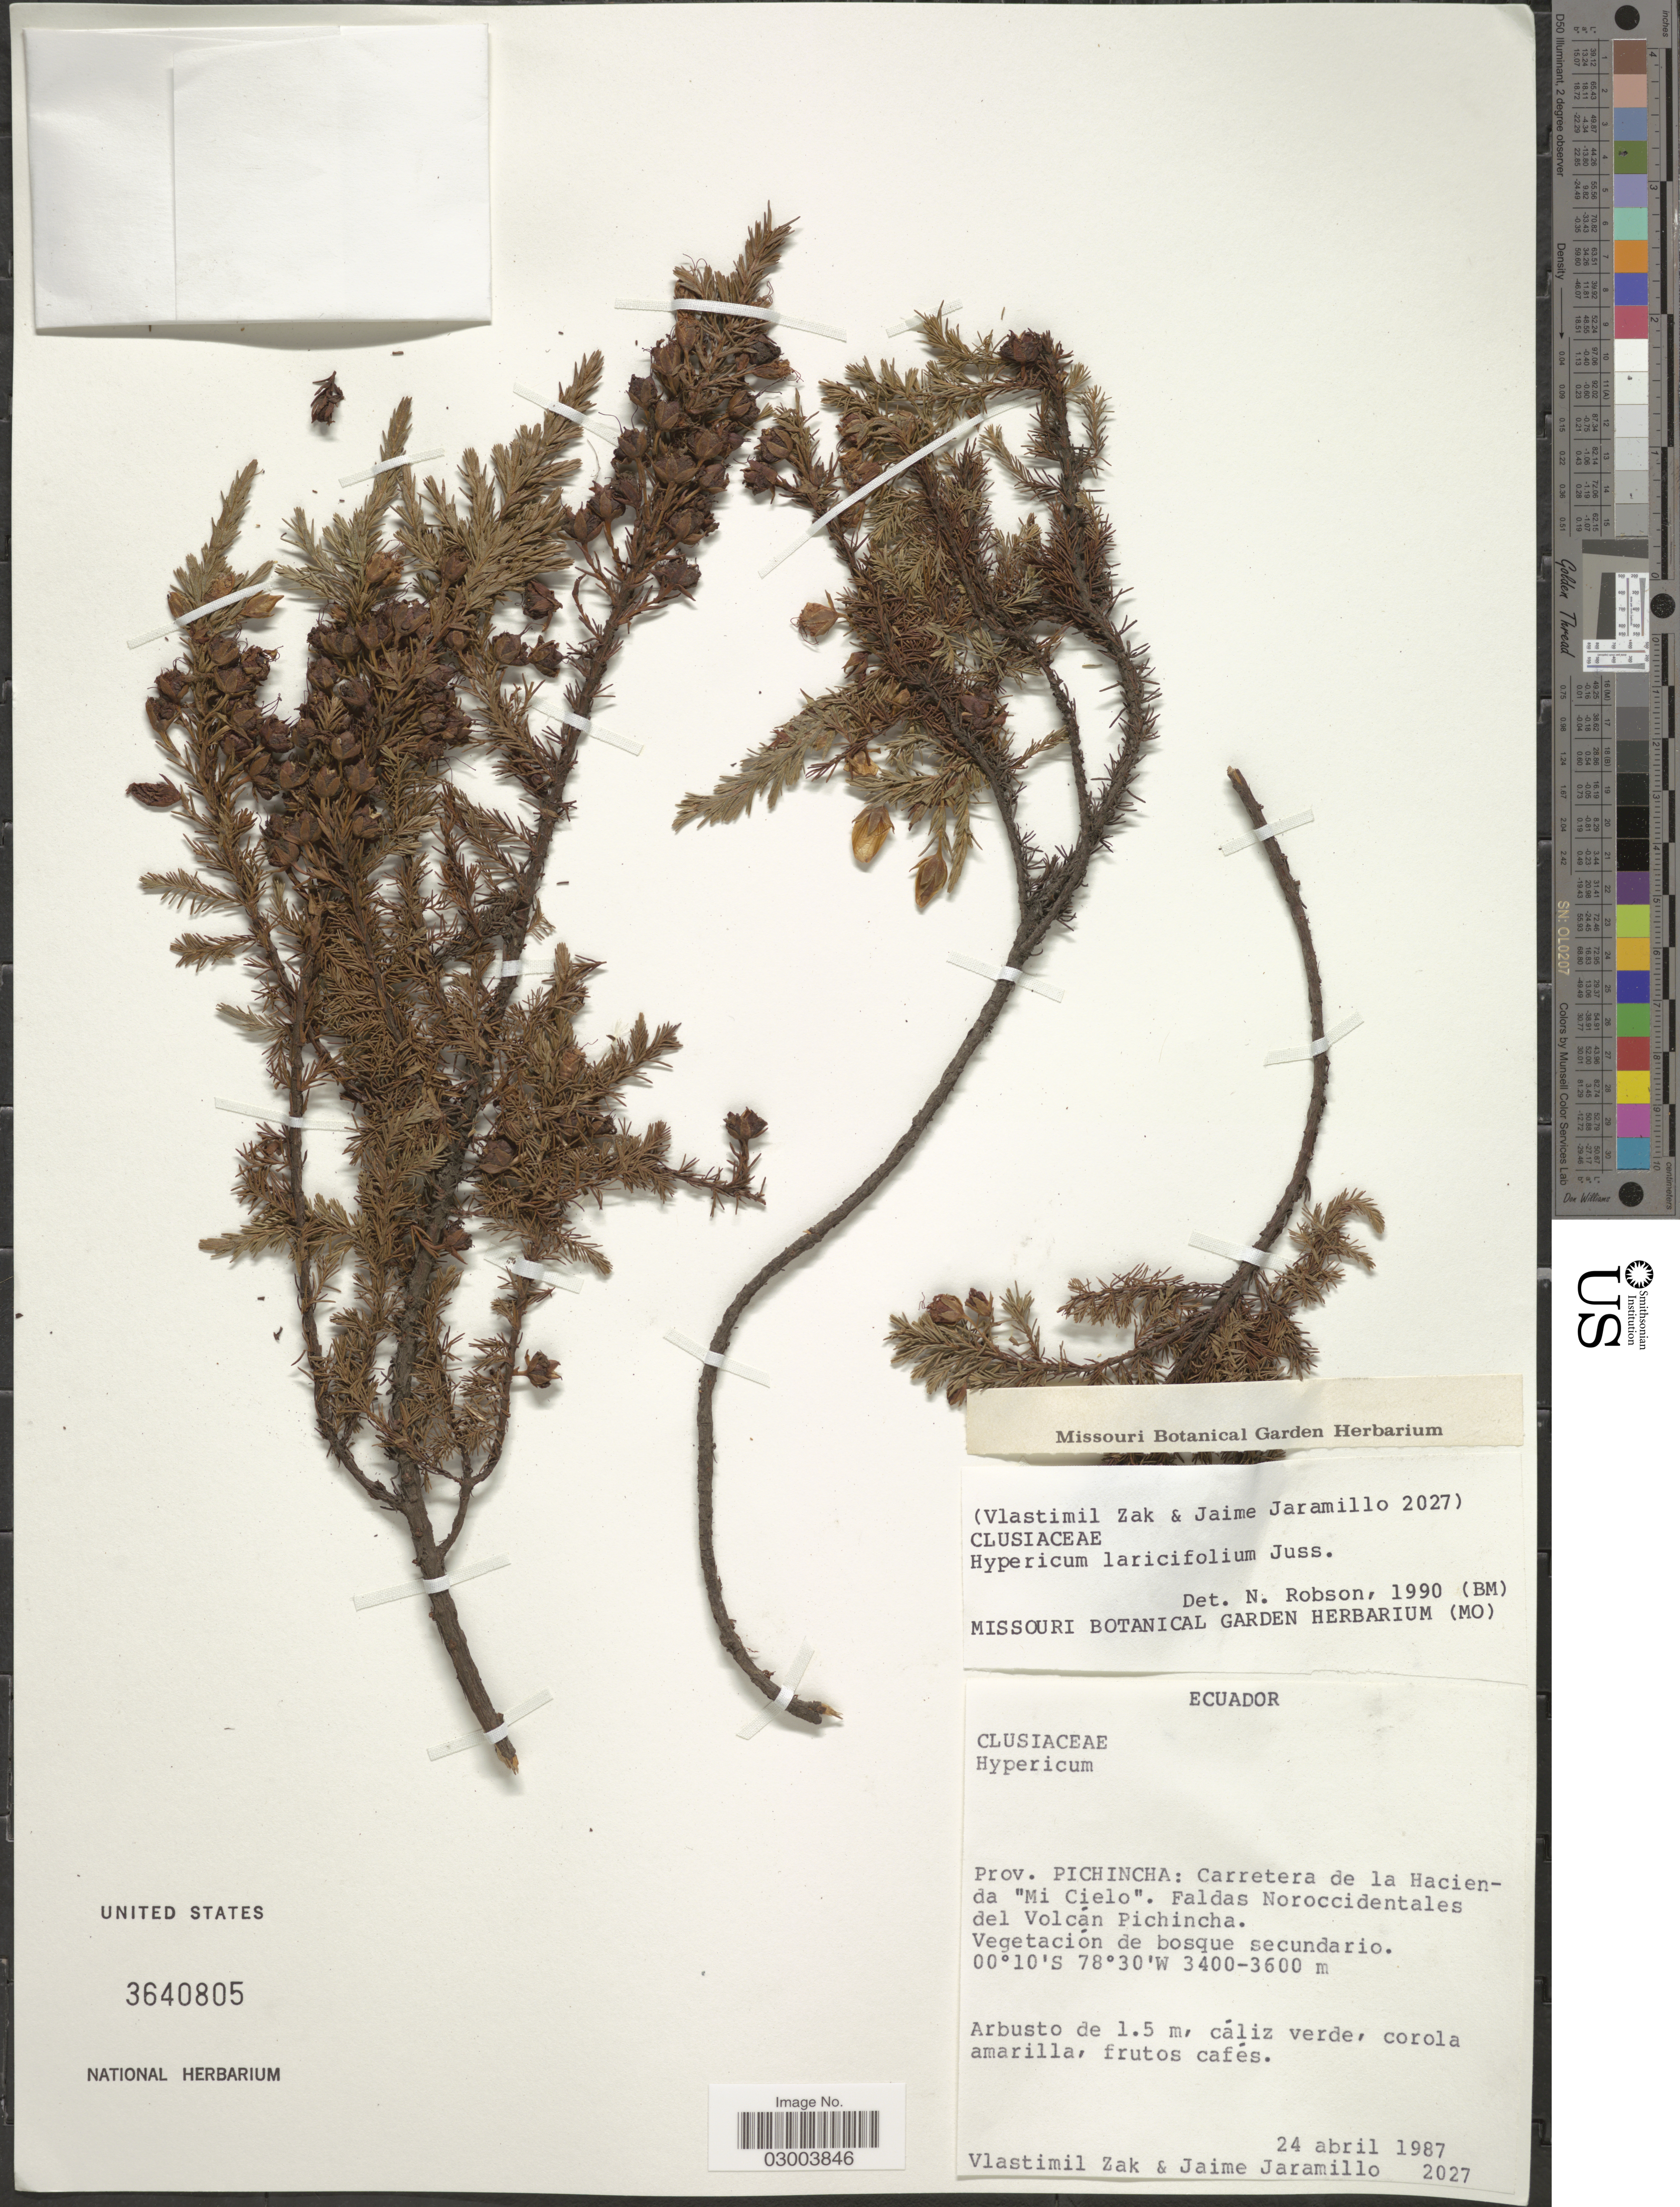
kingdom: Plantae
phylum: Tracheophyta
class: Magnoliopsida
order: Malpighiales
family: Hypericaceae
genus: Hypericum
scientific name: Hypericum laricifolium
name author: Juss.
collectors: V. Zak & J. Jaramillo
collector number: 2027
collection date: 1987-04-24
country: Ecuador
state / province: Pichincha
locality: Carretera de la Hacienda "Mi Cielo", Faldas Noroccidentales del Volcan Pichincha.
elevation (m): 3400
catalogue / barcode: US 3640805